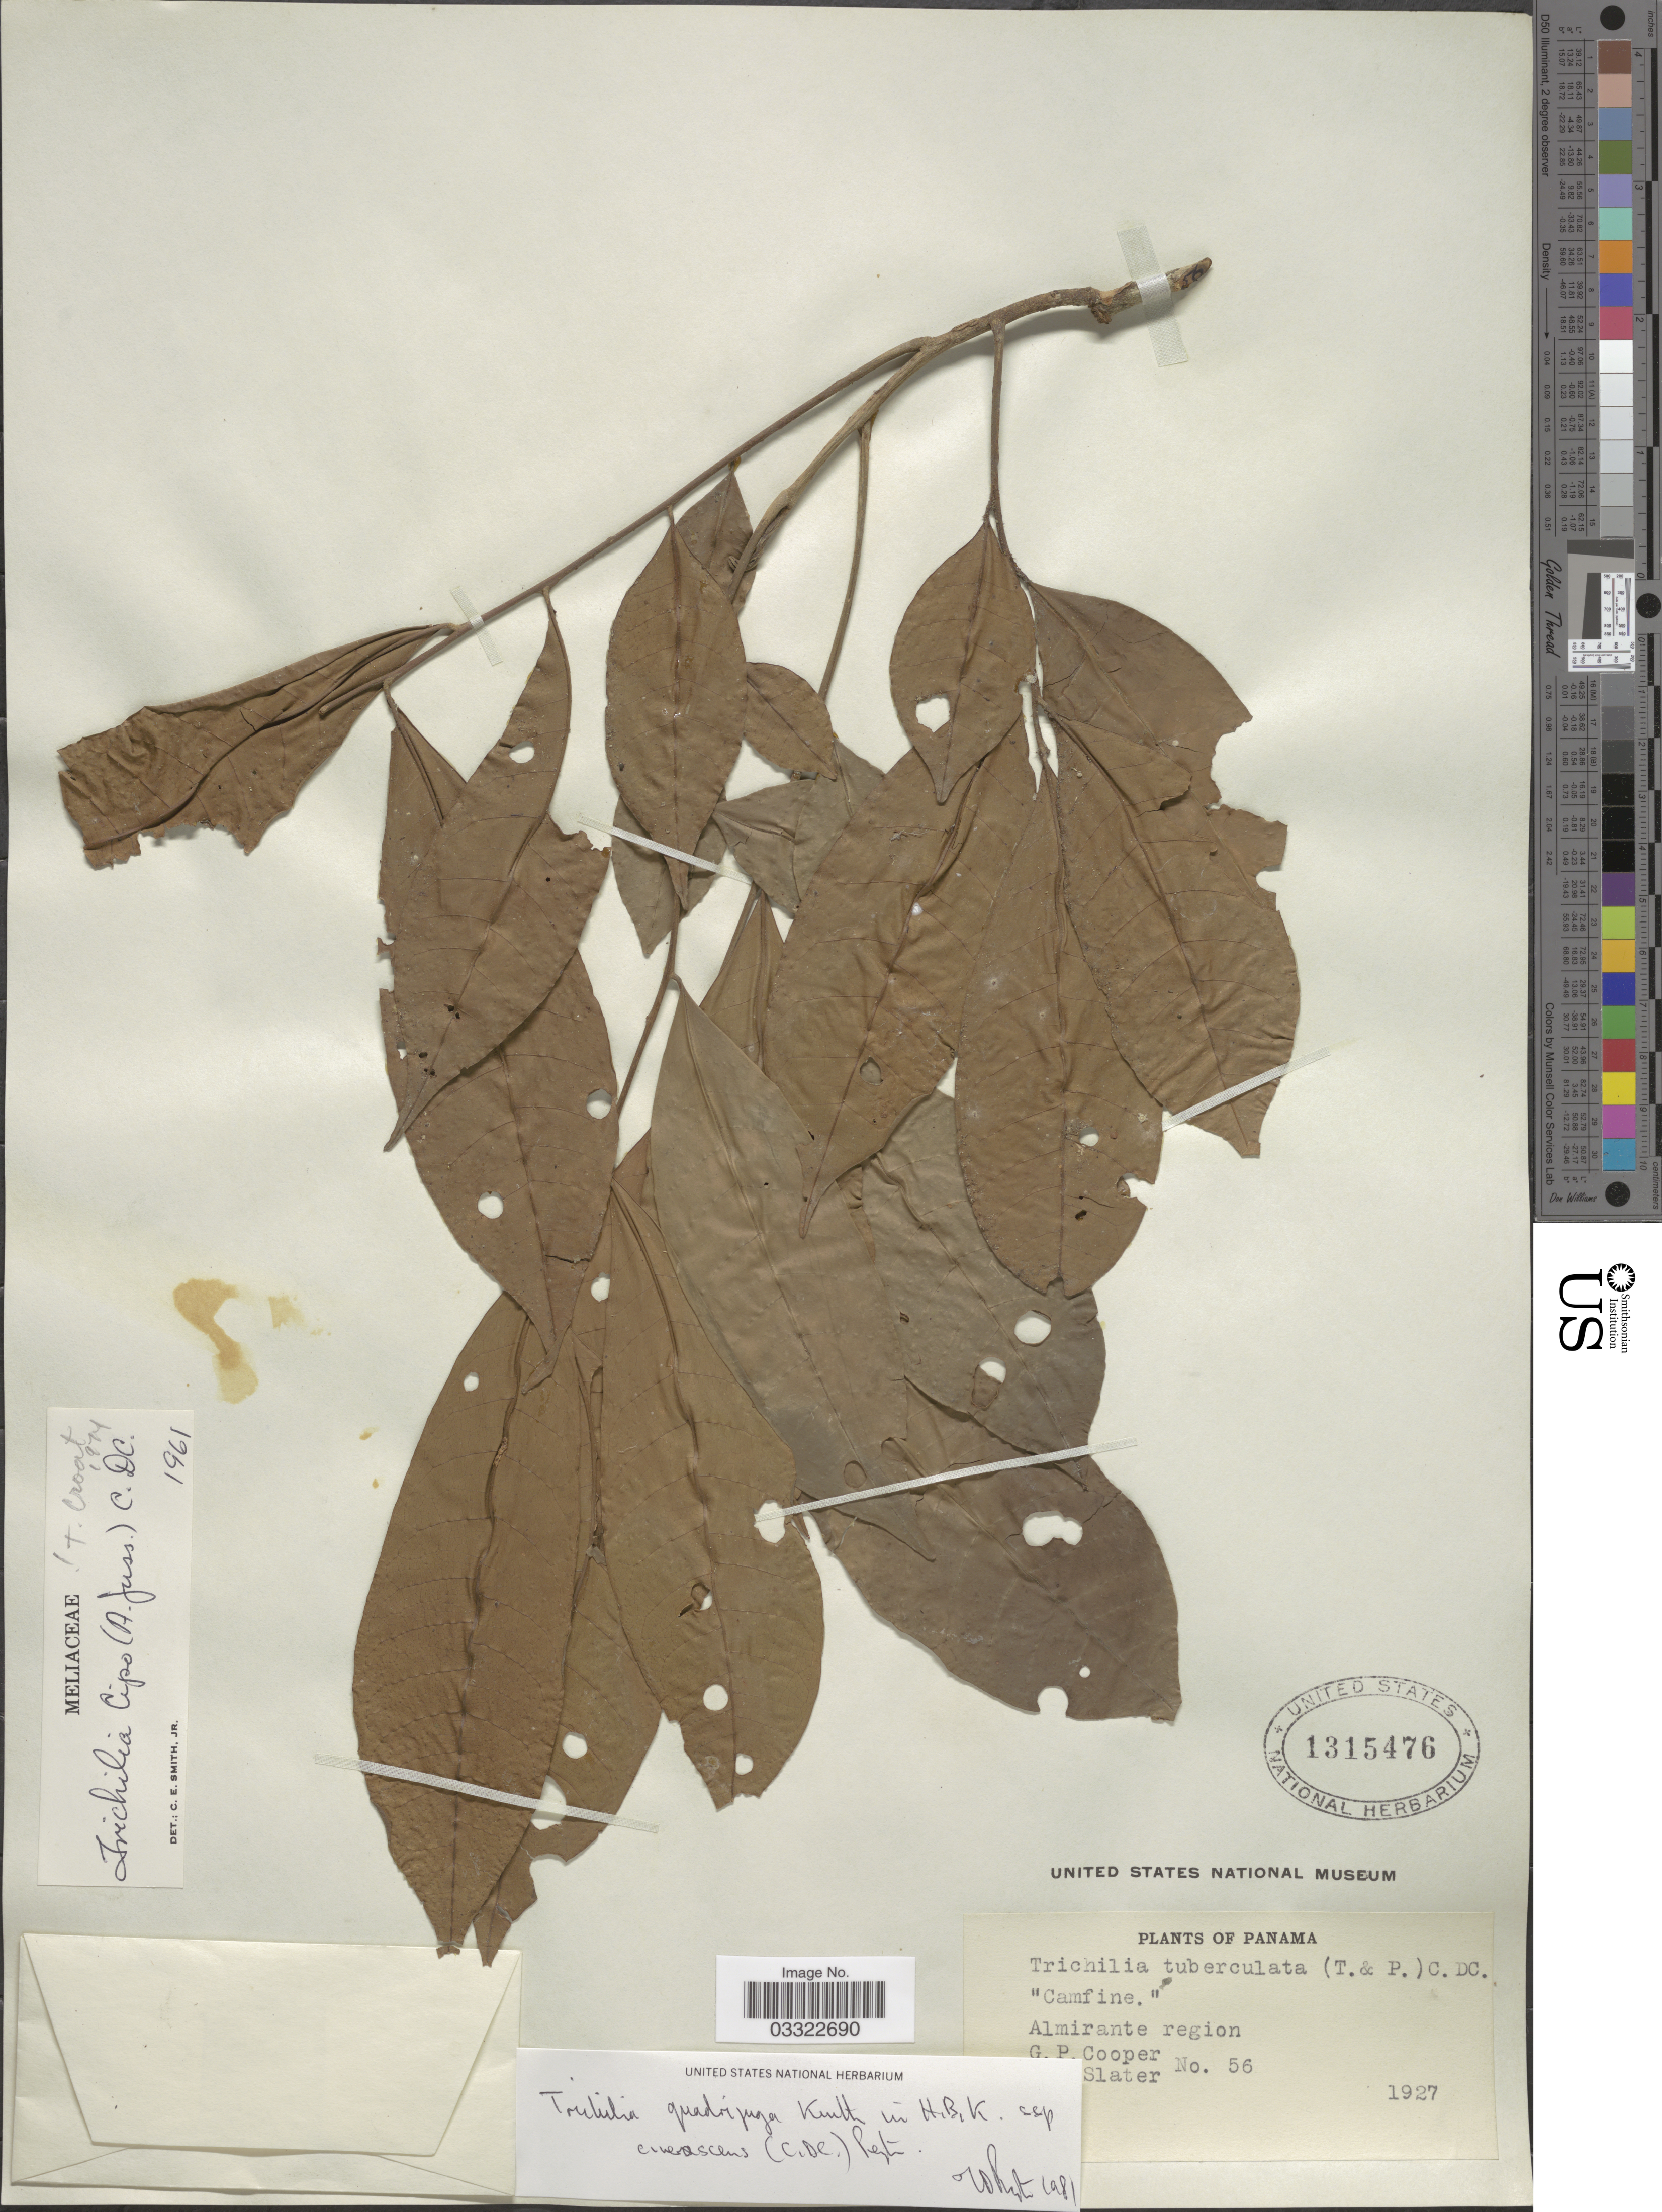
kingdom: Plantae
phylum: Tracheophyta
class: Magnoliopsida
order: Sapindales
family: Meliaceae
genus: Trichilia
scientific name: Trichilia quadrijuga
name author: Kunth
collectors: G. Cooper & G. Slater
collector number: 56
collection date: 1927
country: Panama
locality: Almirante region.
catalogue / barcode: US 1315476